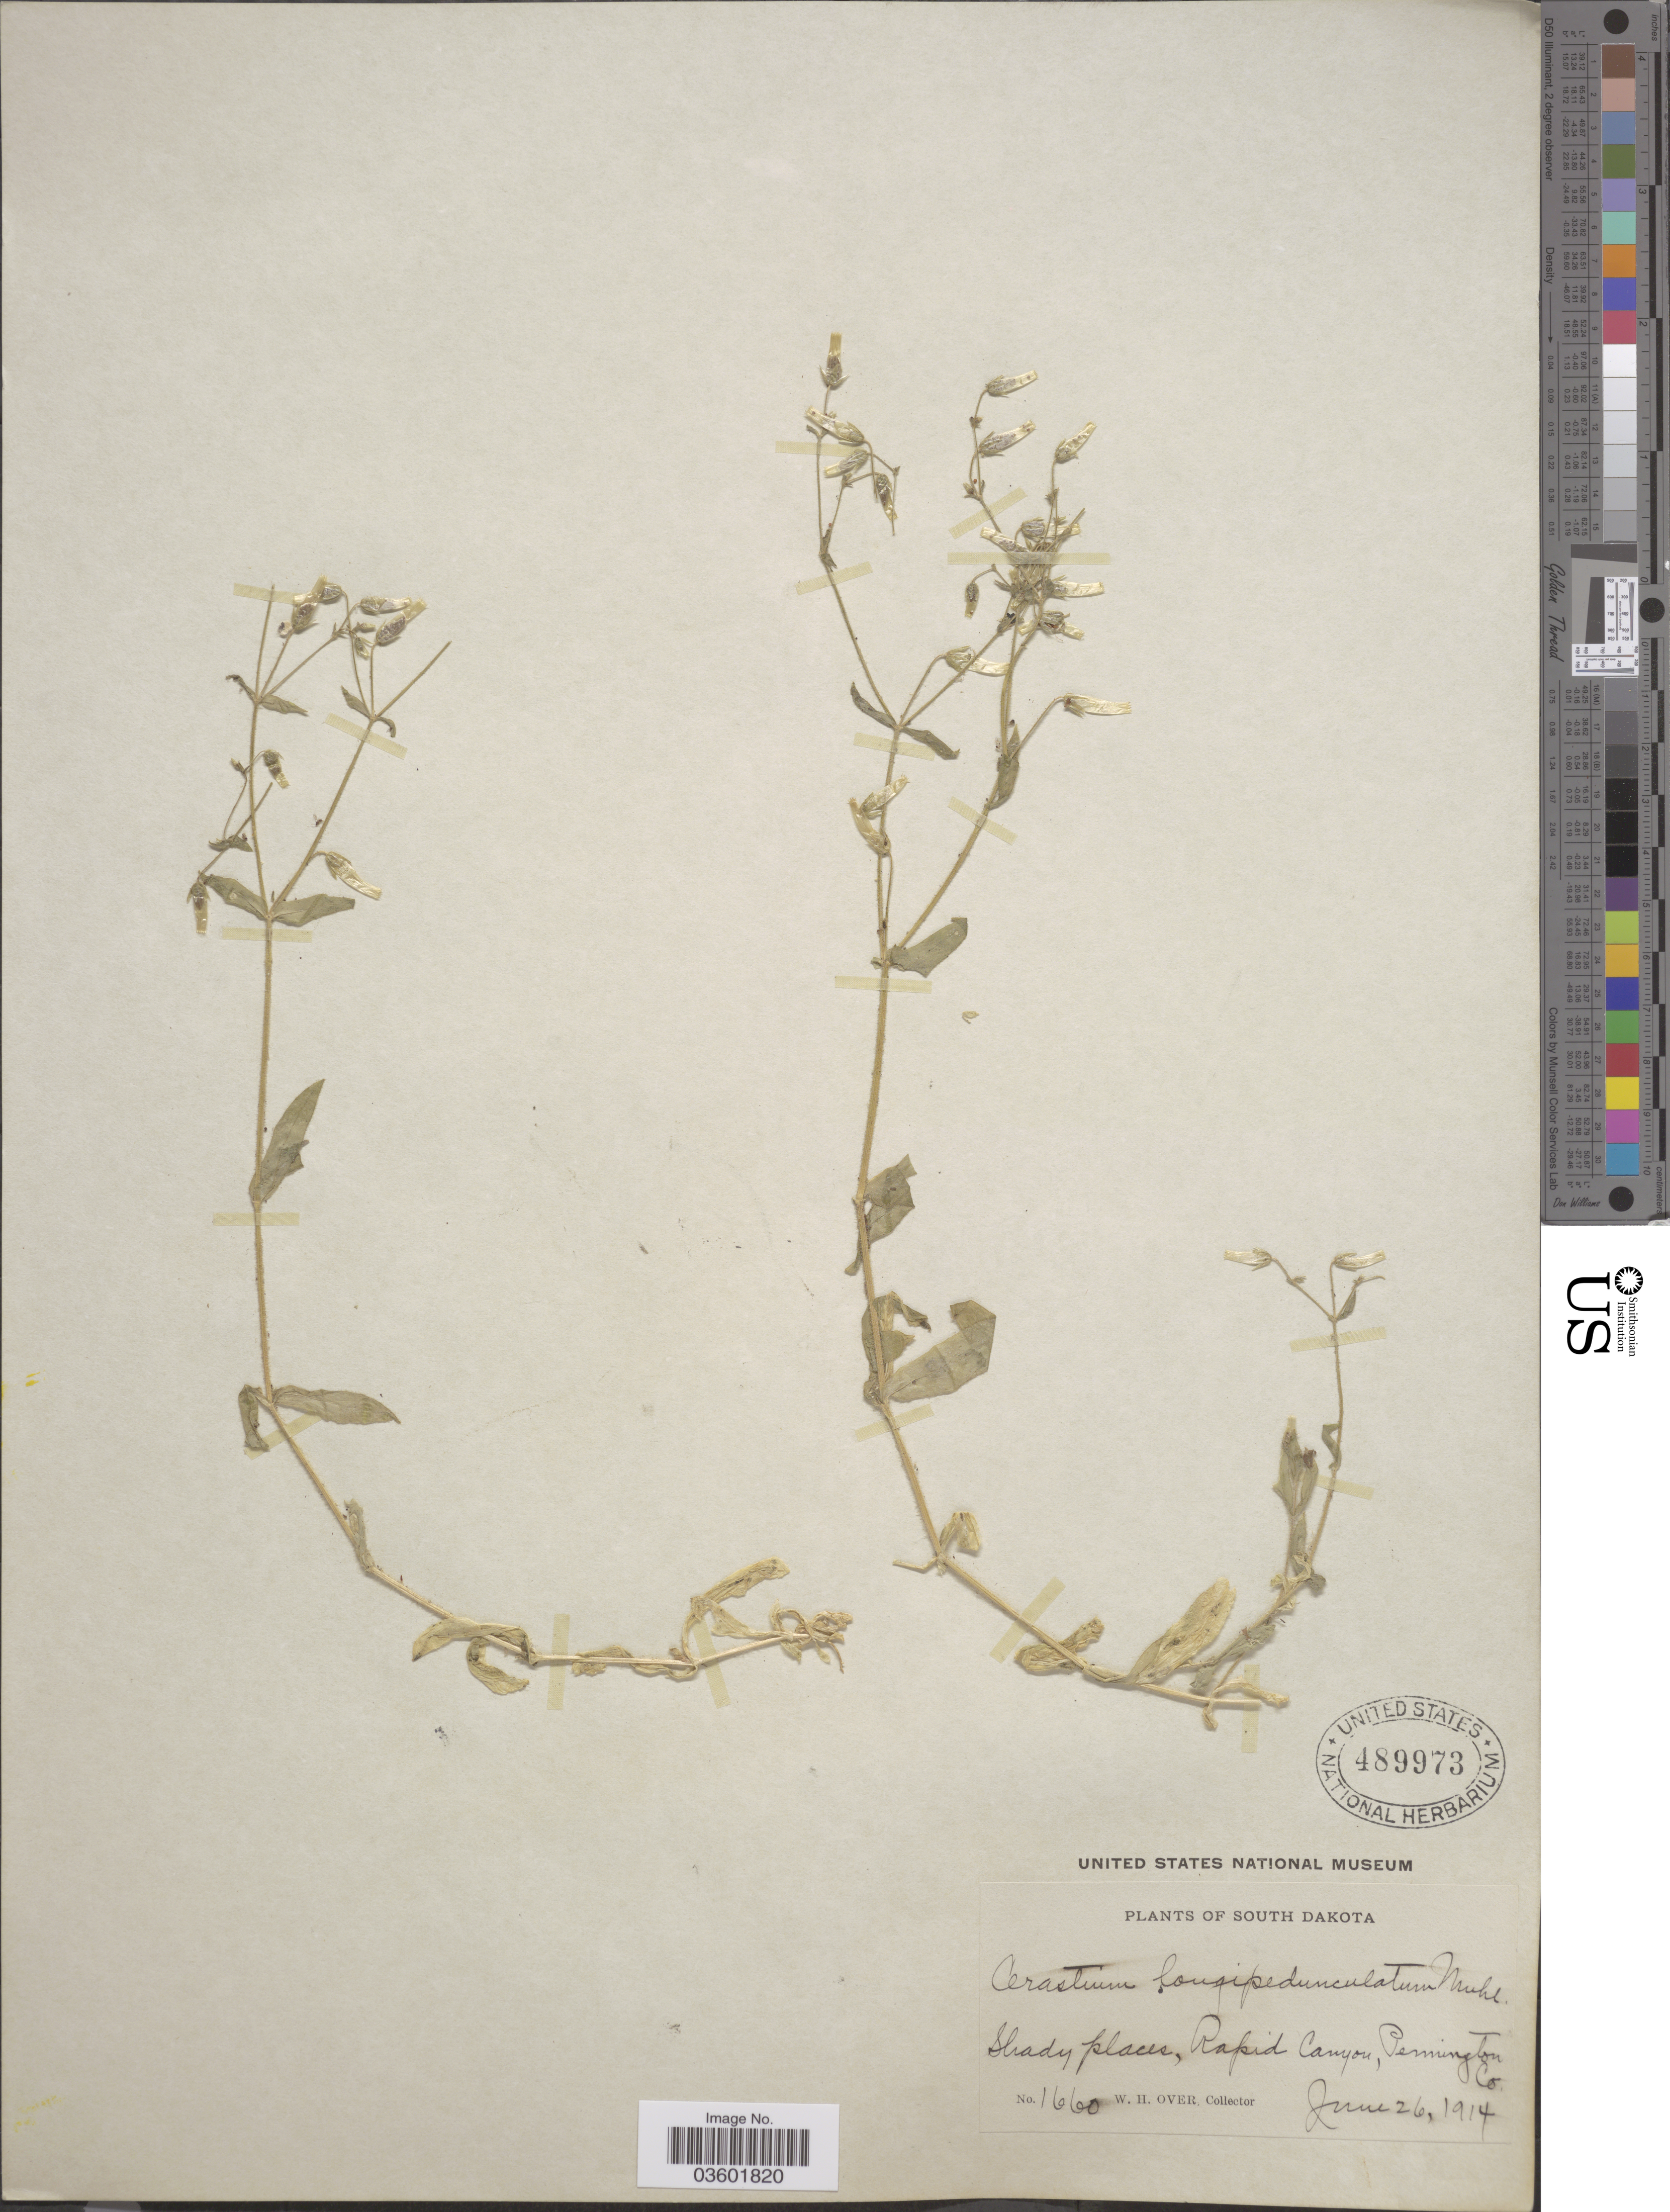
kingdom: Plantae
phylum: Tracheophyta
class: Magnoliopsida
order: Caryophyllales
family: Caryophyllaceae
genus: Cerastium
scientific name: Cerastium longipedunculatum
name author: Muhl.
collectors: W. Over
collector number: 1660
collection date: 1914-06-26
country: United States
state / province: South Dakota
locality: Rapid Canyon, Pennington Co.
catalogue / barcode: US 489973